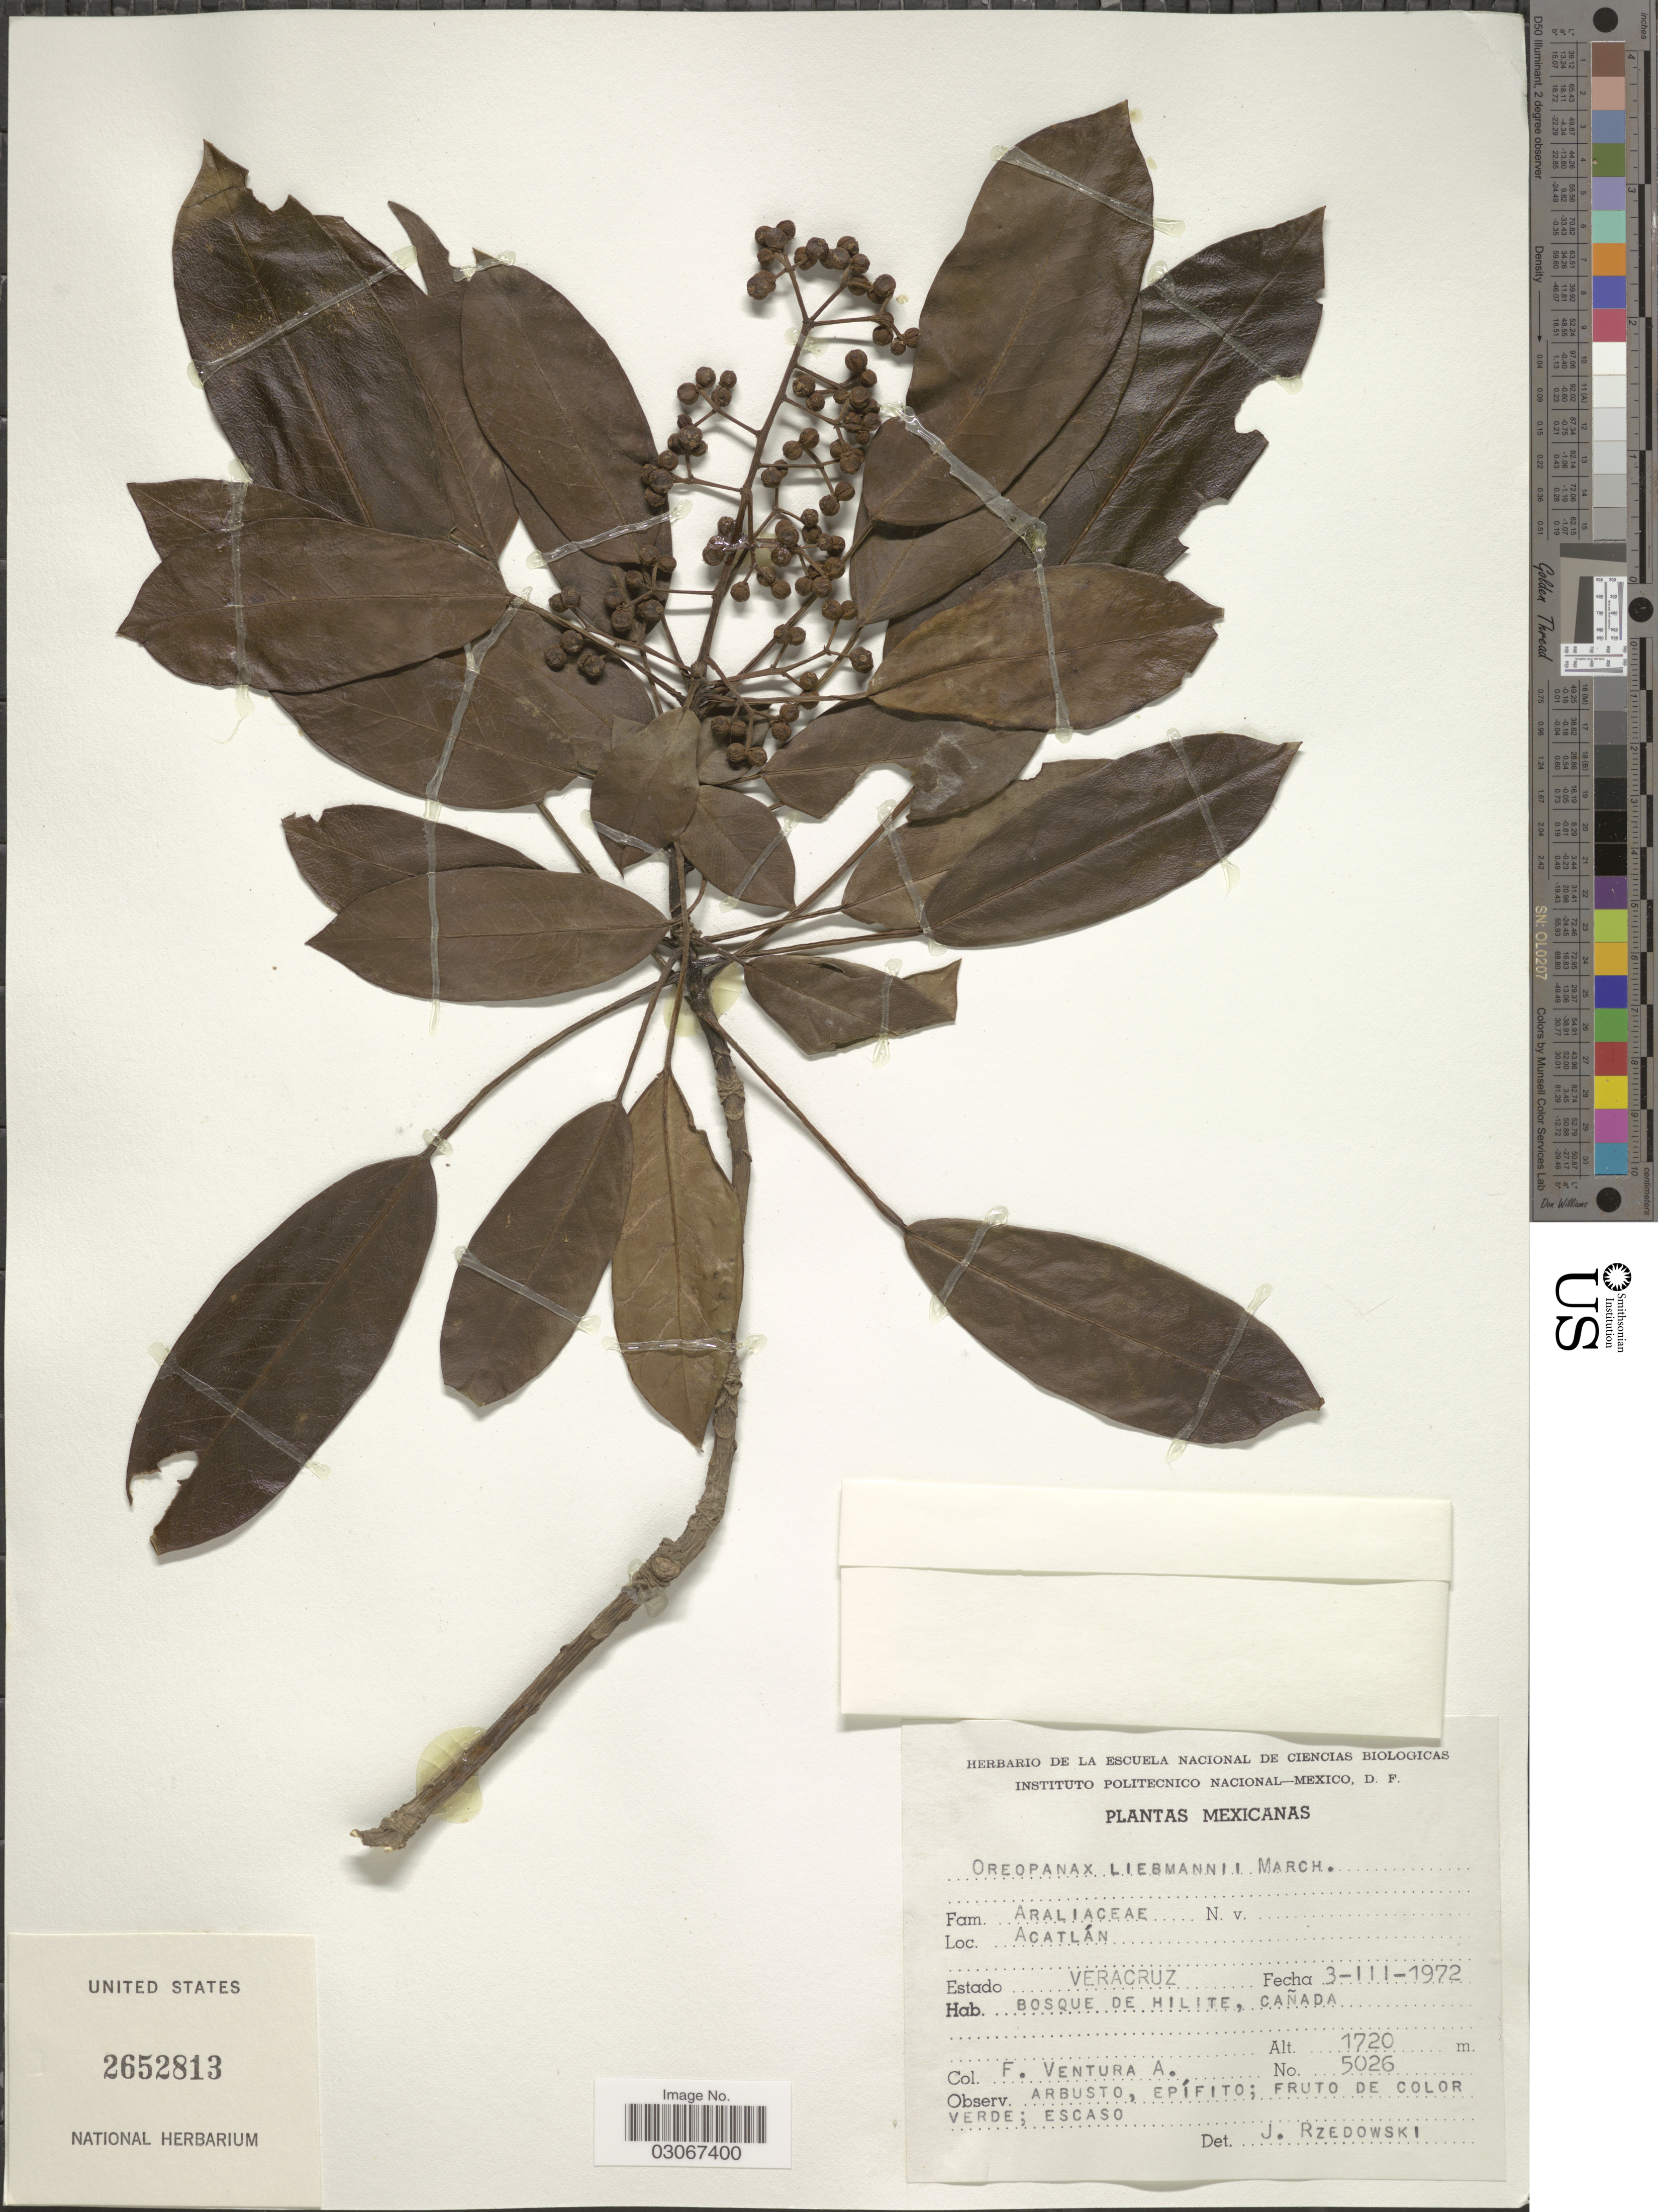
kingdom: Plantae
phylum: Tracheophyta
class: Magnoliopsida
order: Apiales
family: Araliaceae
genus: Oreopanax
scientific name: Oreopanax liebmannii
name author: Marchal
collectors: F. Ventura A.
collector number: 5026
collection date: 1972-03-03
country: Mexico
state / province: Veracruz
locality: Acatlán, Veracruz, Bosque De Hilite, Cañada.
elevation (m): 1720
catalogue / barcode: US 2652813